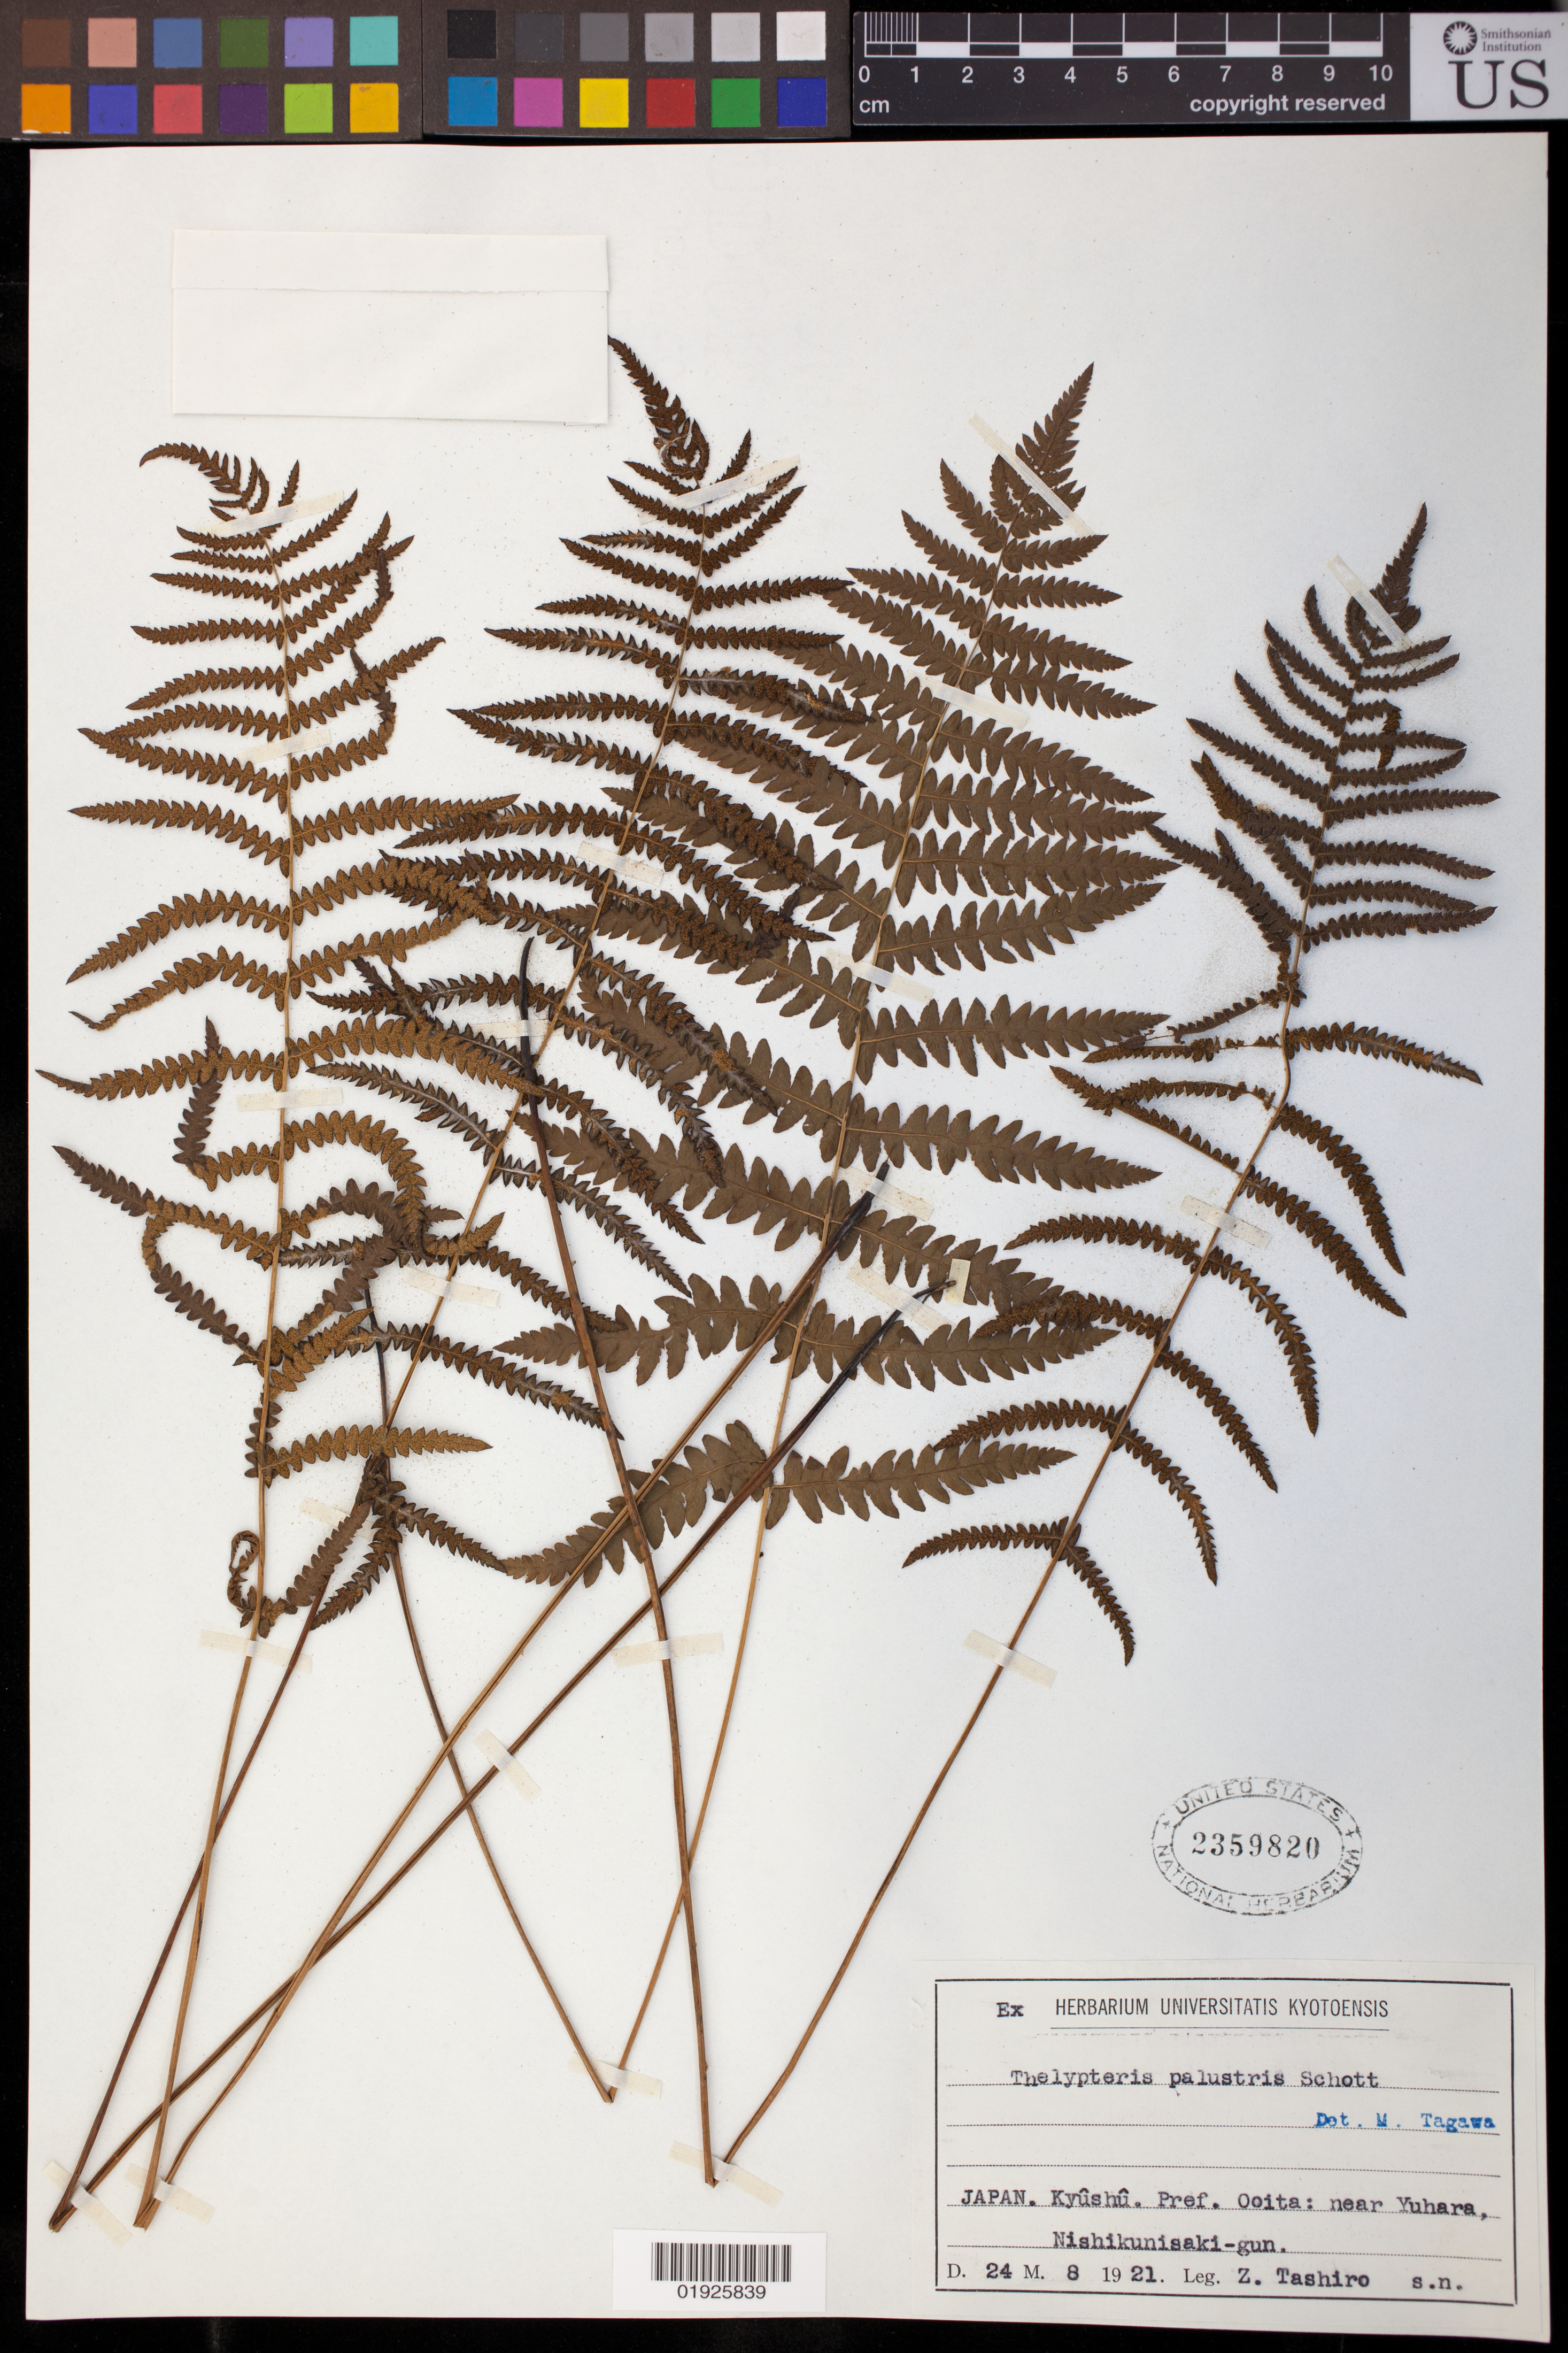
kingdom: Plantae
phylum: Tracheophyta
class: Polypodiopsida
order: Polypodiales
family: Thelypteridaceae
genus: Thelypteris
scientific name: Thelypteris palustris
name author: (Salisb.) Schott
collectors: Z. Tashiro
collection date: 1921-08-24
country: Japan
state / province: Oita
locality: Kyushu. near Yuhara, Nishikunisaki-gun.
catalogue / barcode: US 2359820